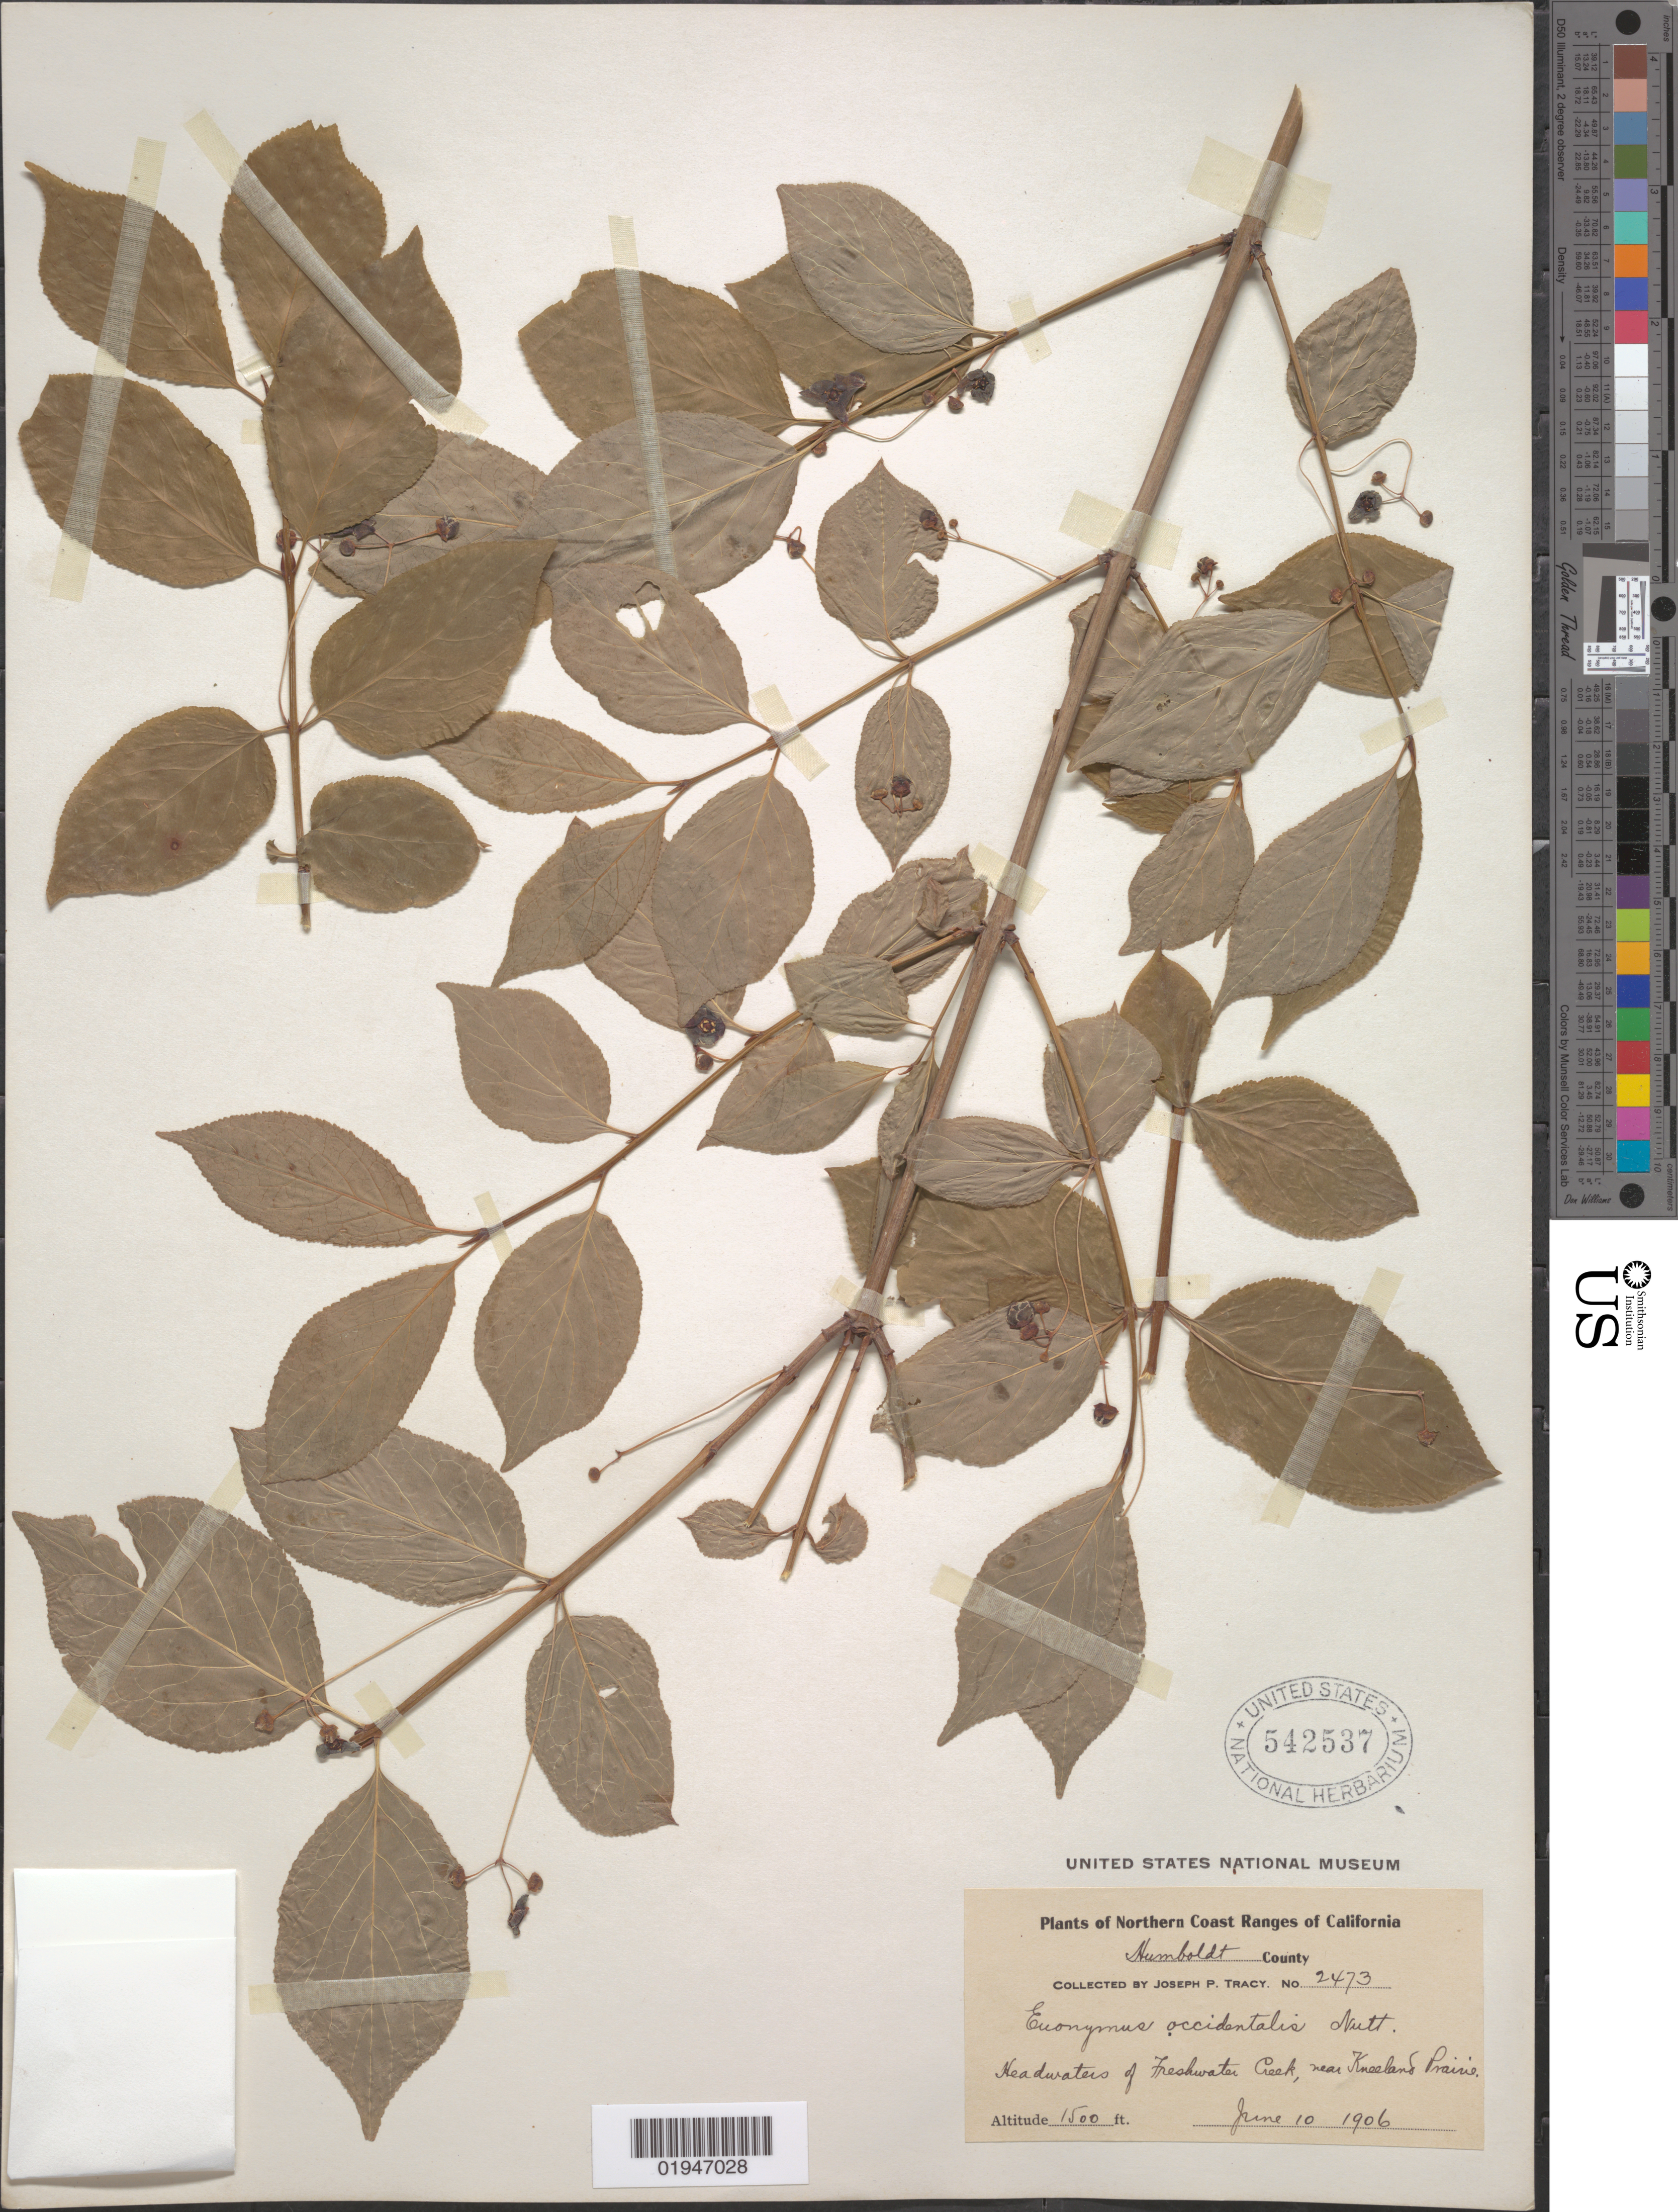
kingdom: Plantae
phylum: Tracheophyta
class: Magnoliopsida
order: Celastrales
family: Celastraceae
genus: Euonymus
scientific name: Euonymus occidentalis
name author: Nutt. ex Torr.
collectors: J. Tracy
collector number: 2473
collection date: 1906-06-10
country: United States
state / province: California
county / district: Humboldt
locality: Freshwater Creek, near Kneeland Prairie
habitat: Headwaters of creek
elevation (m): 457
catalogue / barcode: US 542537